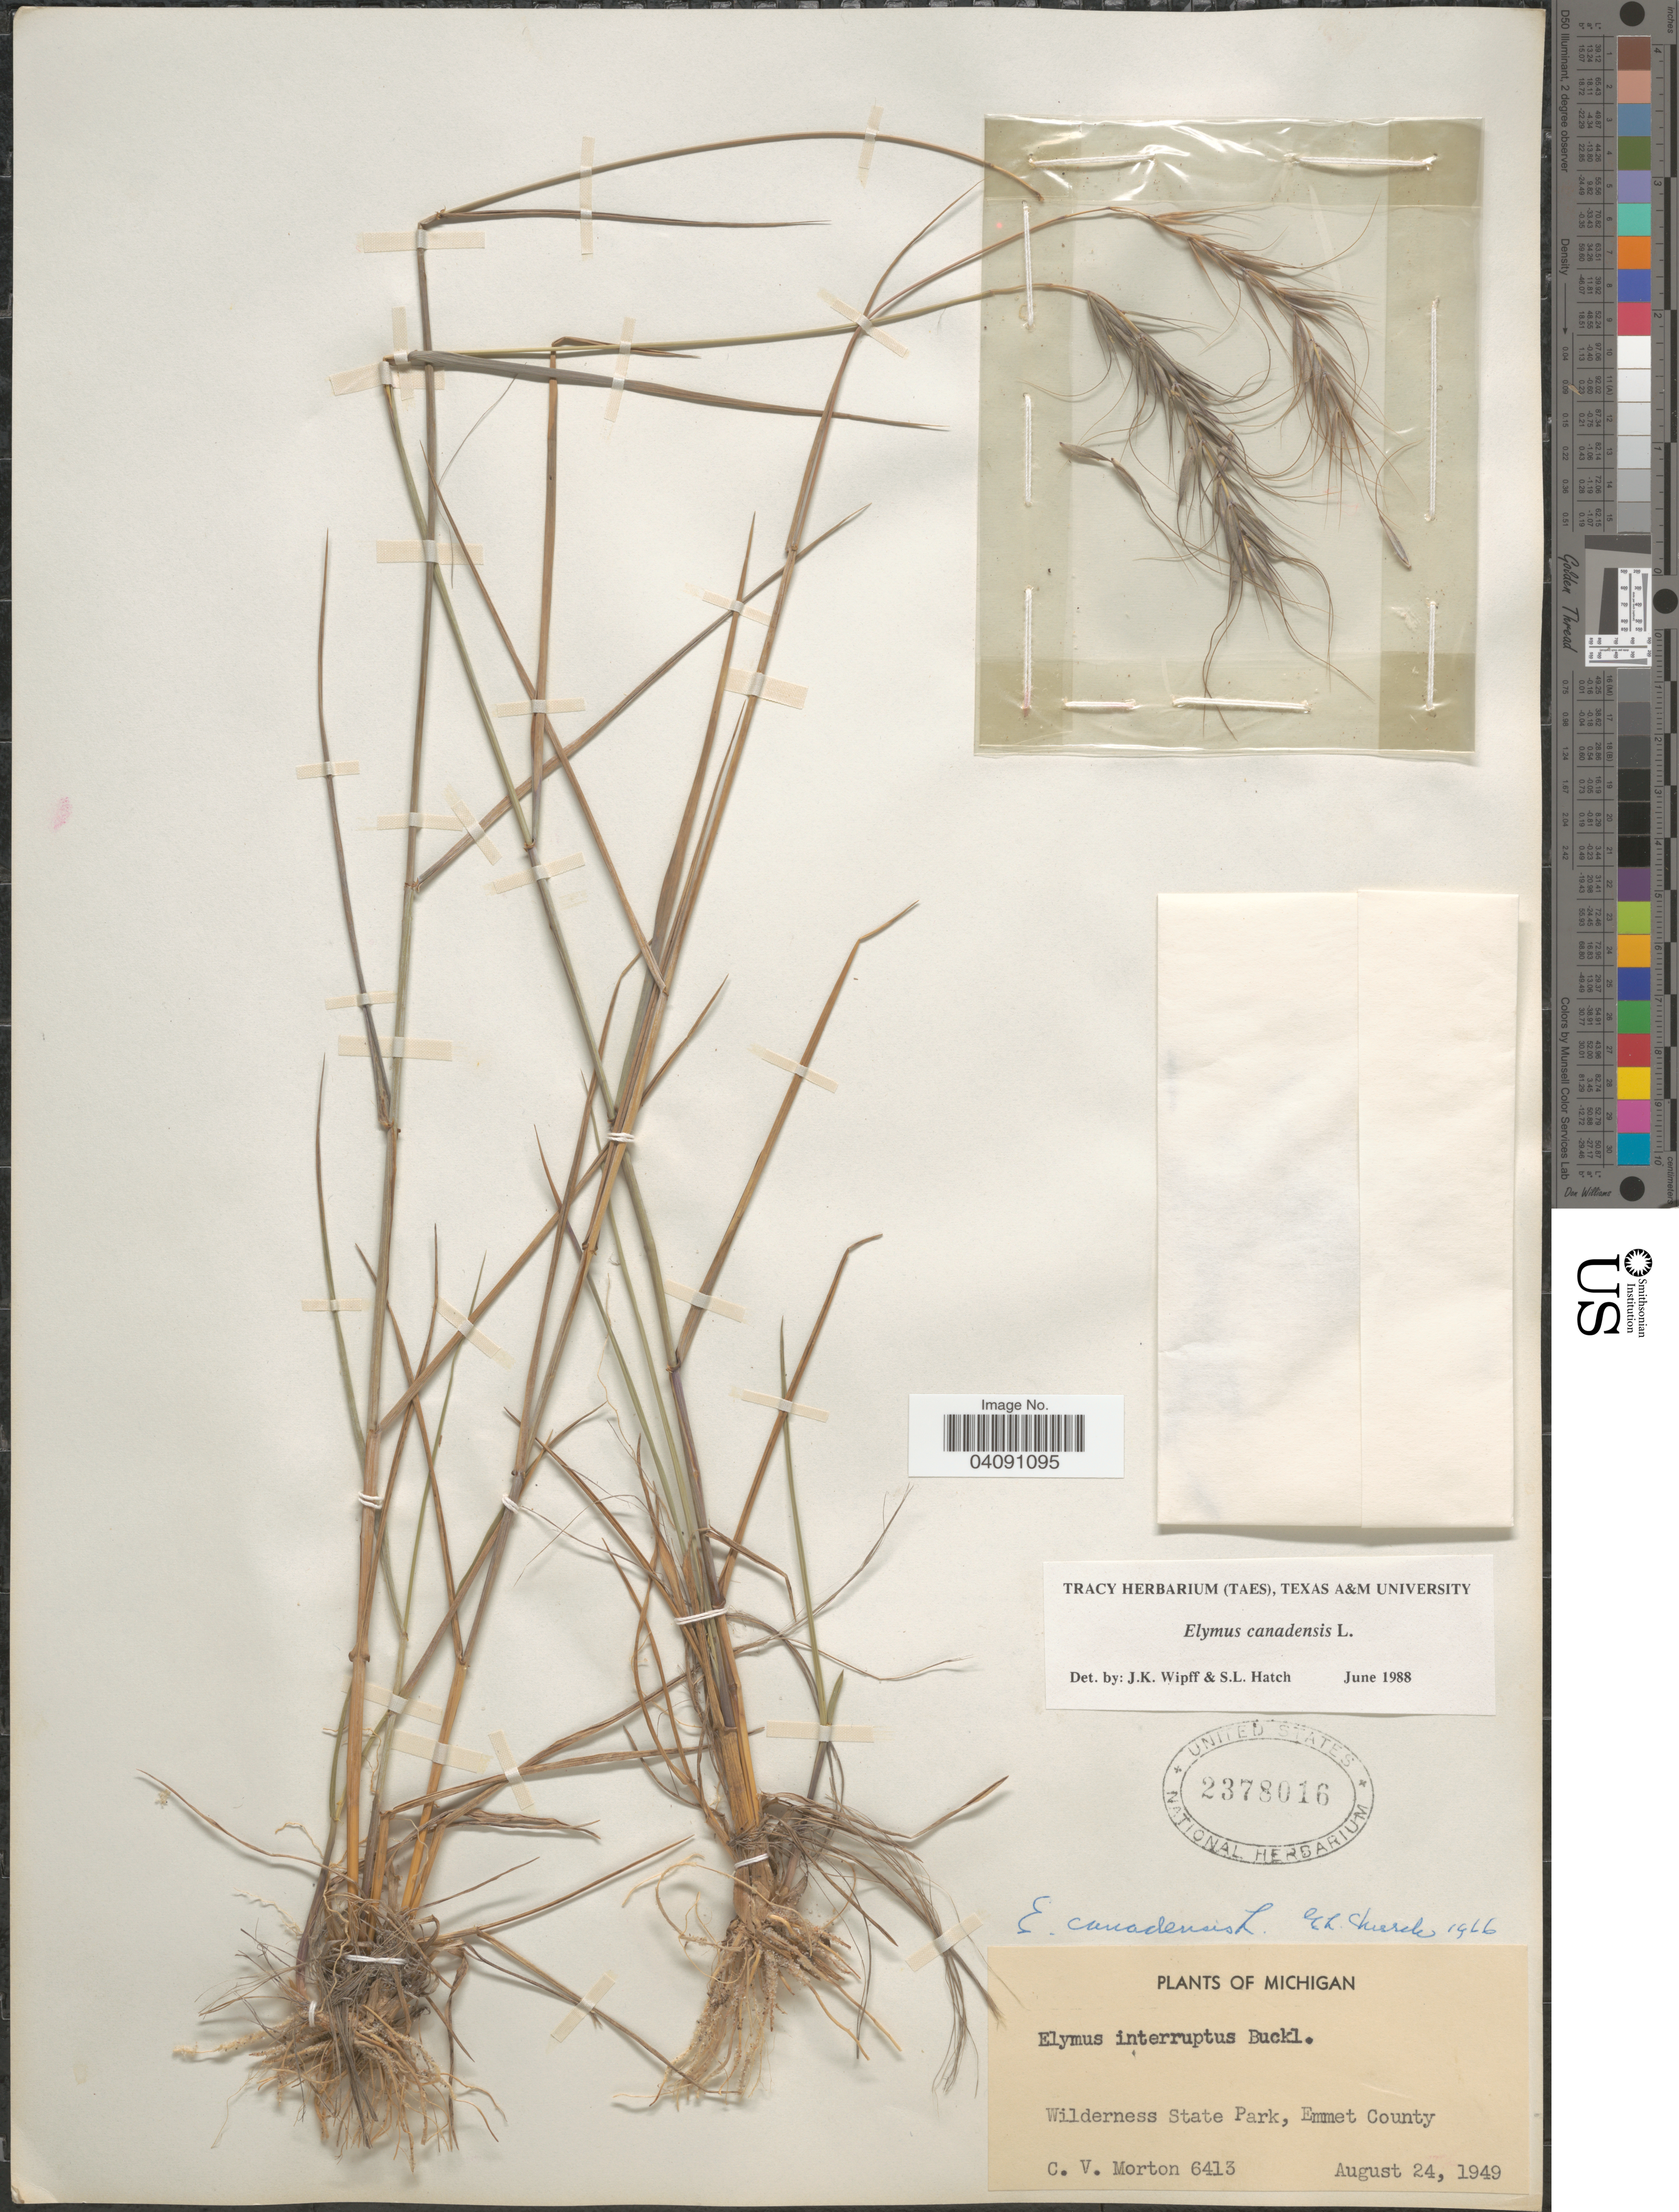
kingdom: Plantae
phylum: Tracheophyta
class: Liliopsida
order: Poales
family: Poaceae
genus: Elymus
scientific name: Elymus canadensis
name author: L.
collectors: C. V. Morton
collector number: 6413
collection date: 1949-08-24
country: United States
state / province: Michigan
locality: Wilderness State Park, Emmet County.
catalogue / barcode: US 2378016